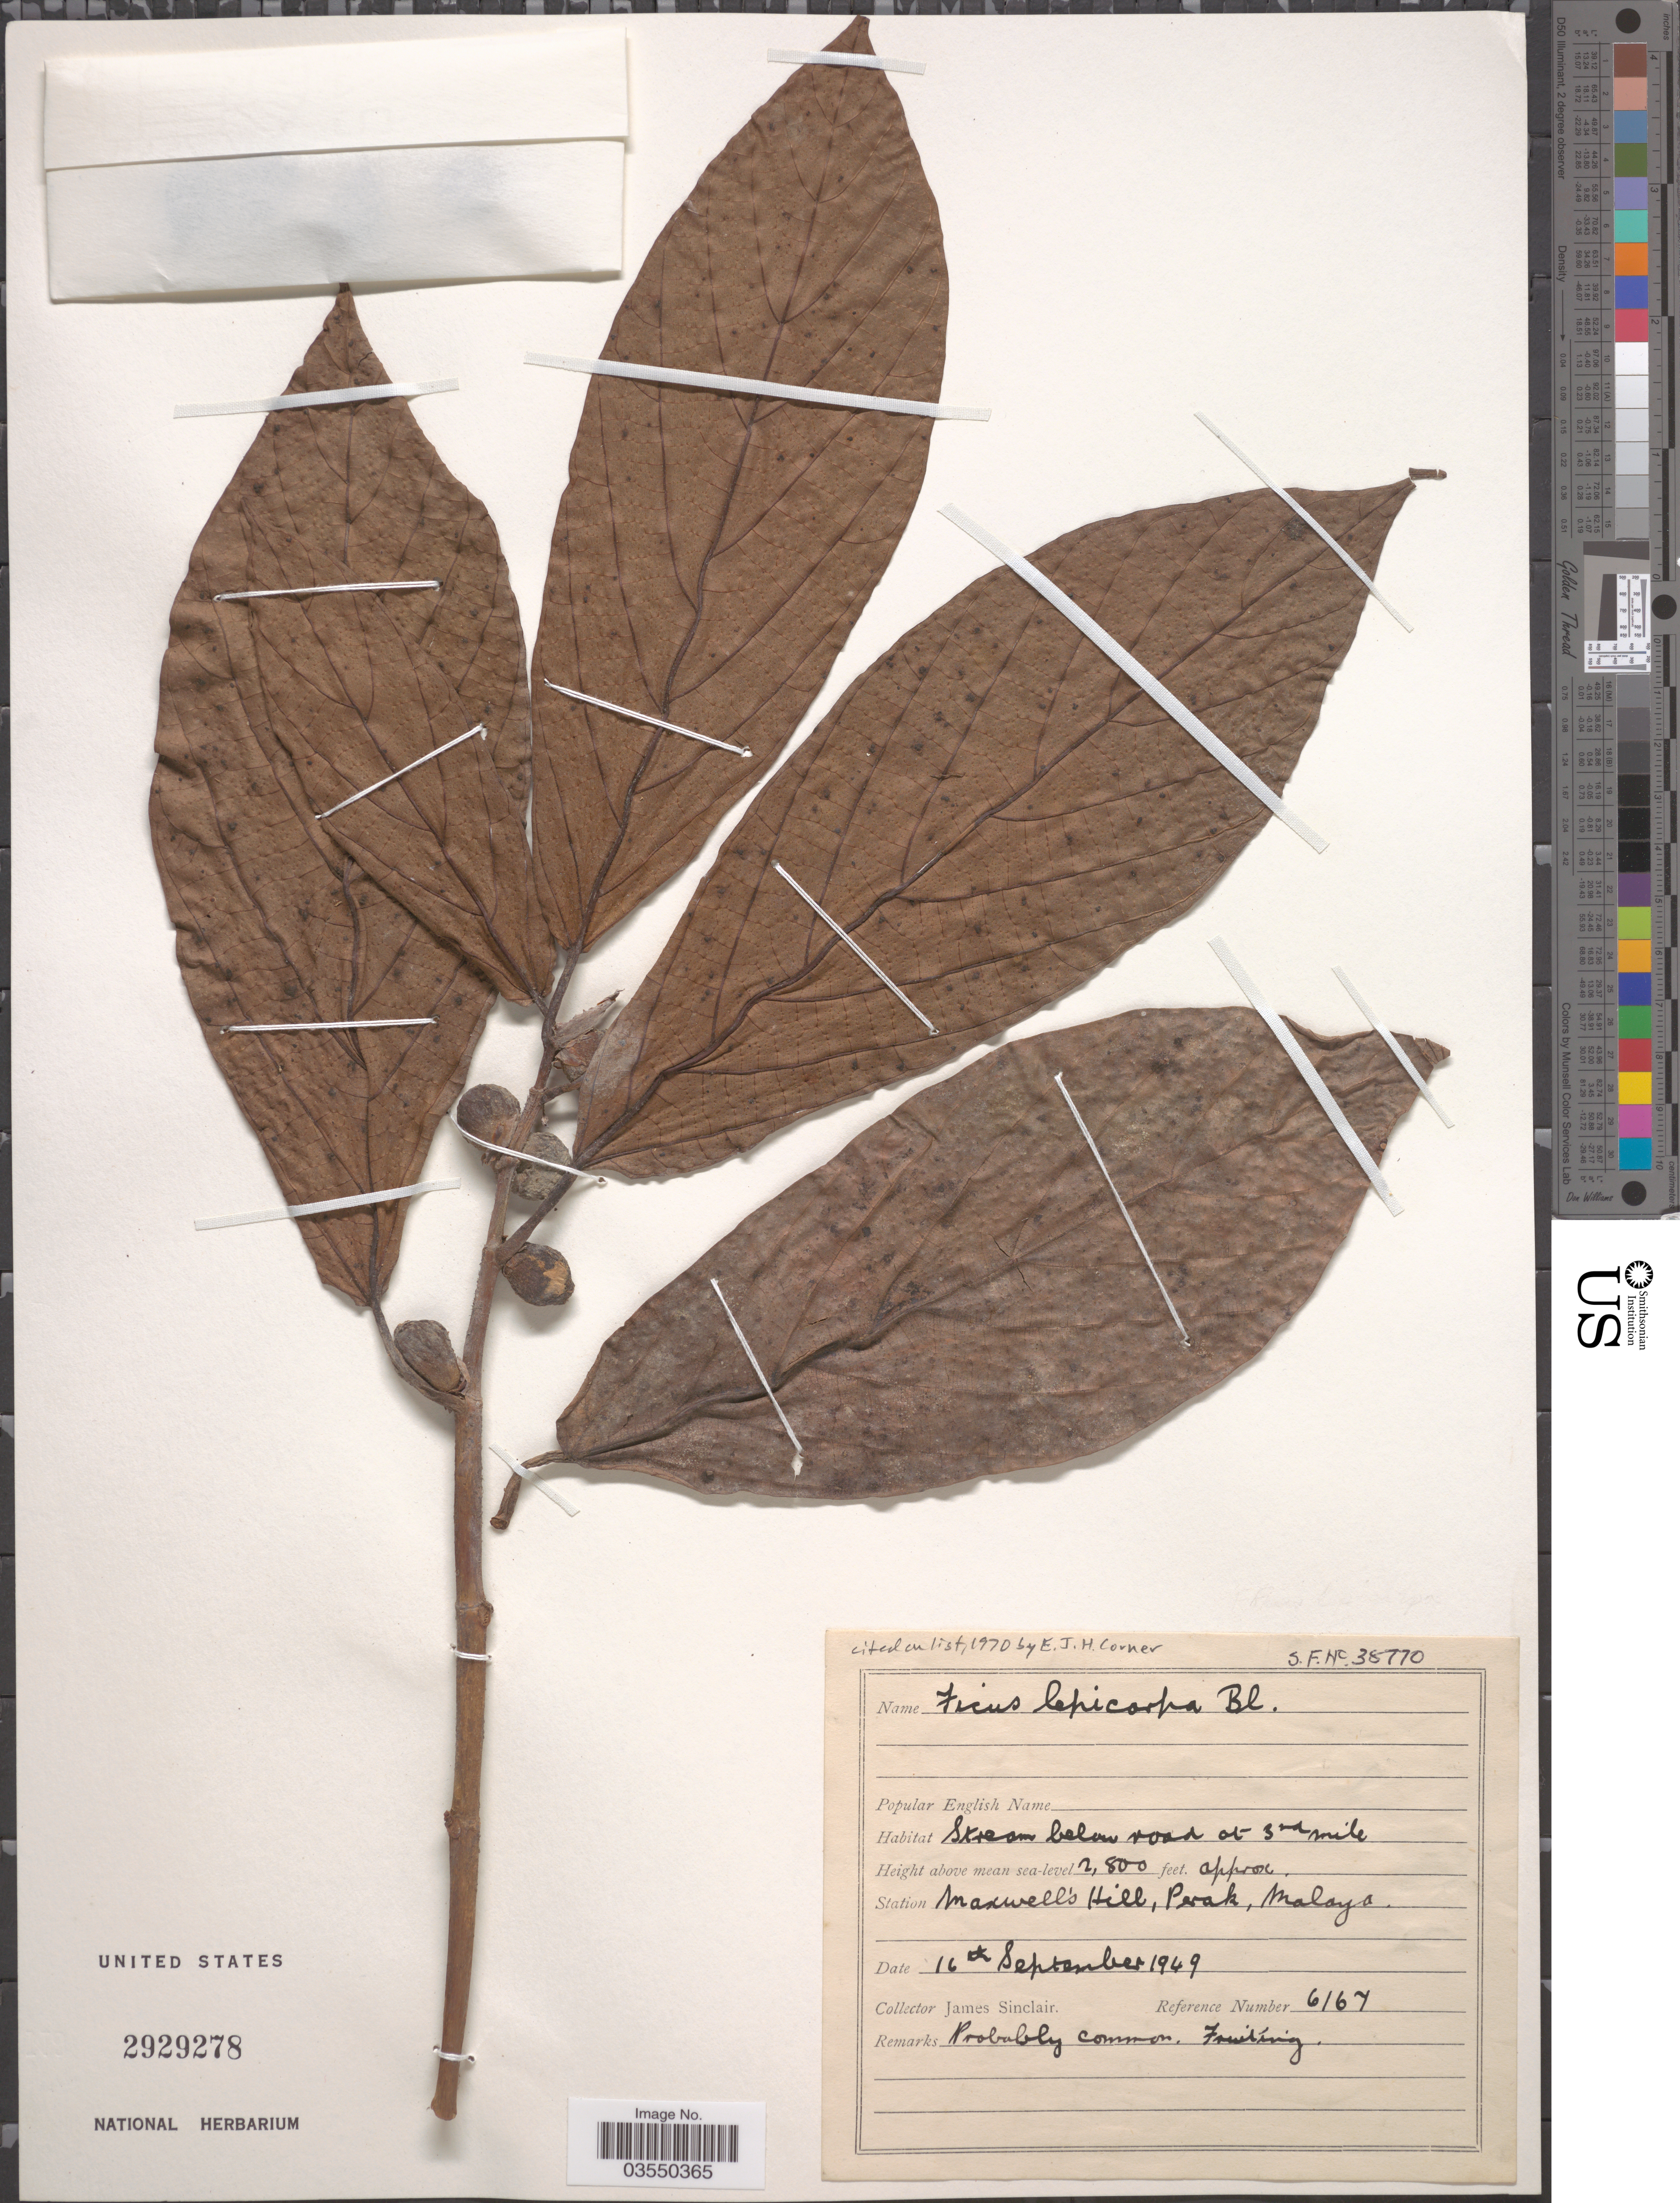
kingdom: Plantae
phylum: Tracheophyta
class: Magnoliopsida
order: Rosales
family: Moraceae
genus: Ficus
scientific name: Ficus lepicarpa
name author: Blume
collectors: J. Sinclair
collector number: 6167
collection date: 1949-09-16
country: Malaysia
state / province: Perak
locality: Station Maxwell's Hill, Malaya.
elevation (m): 853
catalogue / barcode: US 2929278